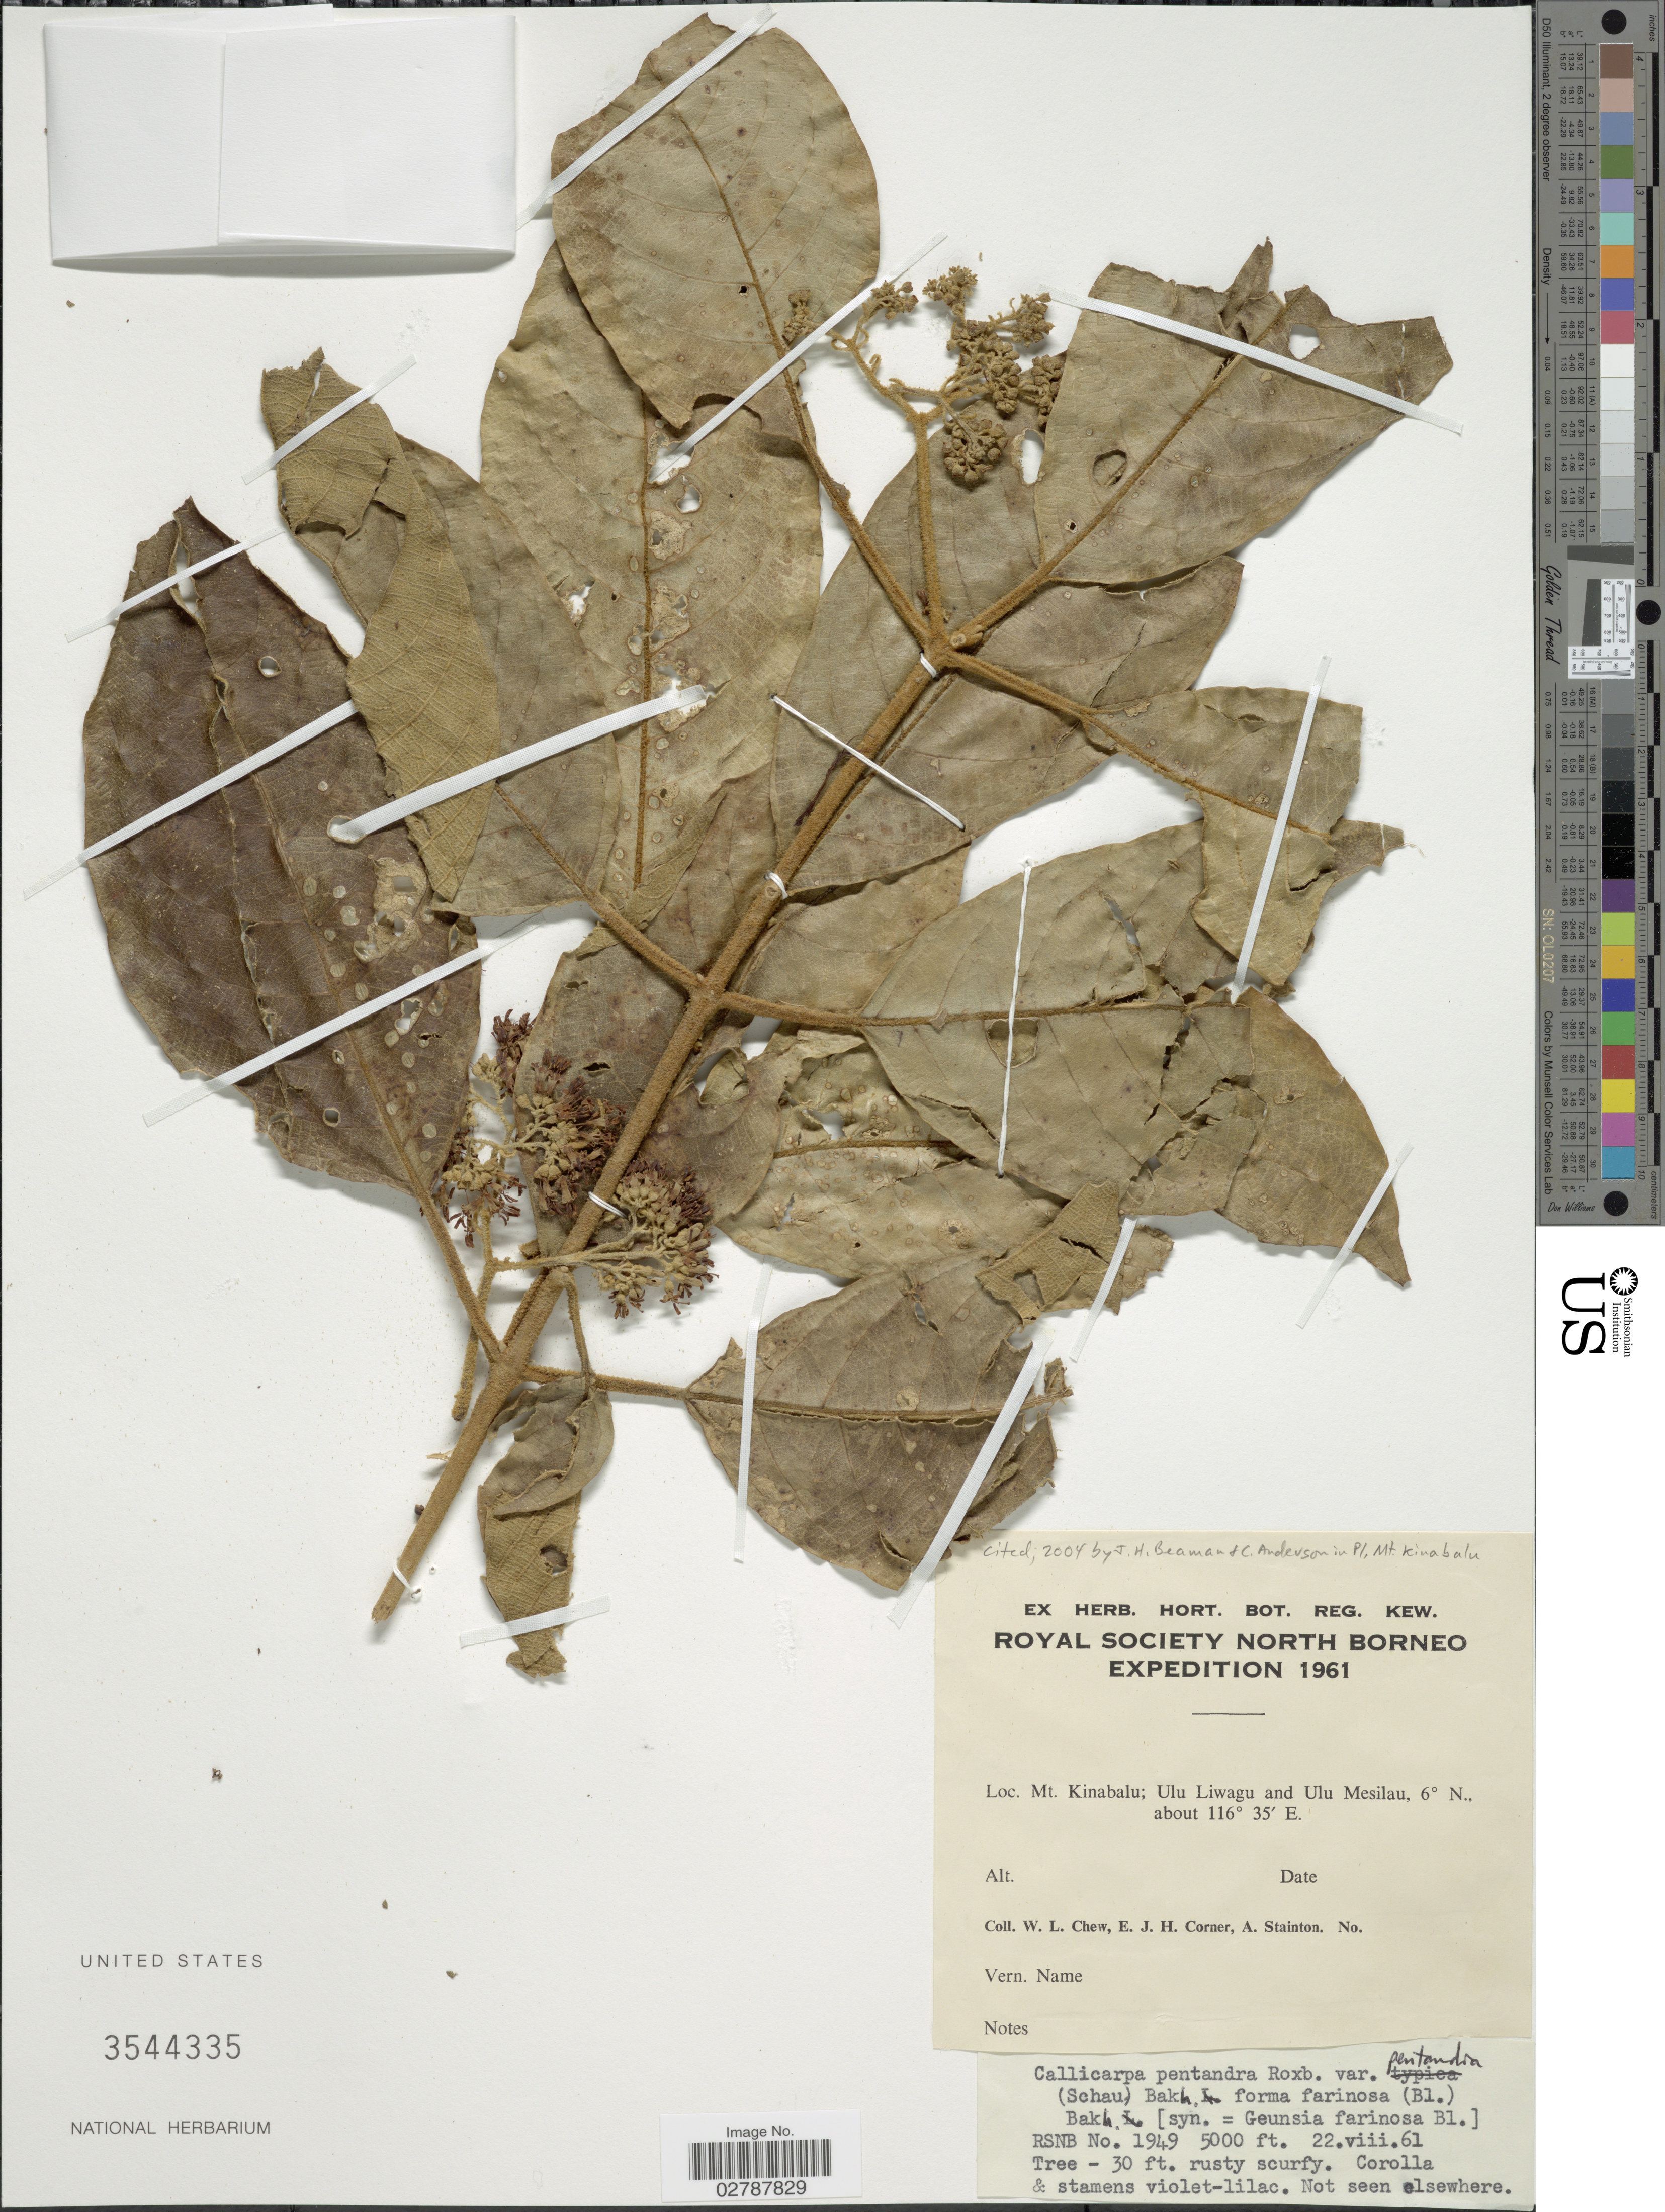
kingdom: Plantae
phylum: Tracheophyta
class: Magnoliopsida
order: Lamiales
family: Lamiaceae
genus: Callicarpa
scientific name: Callicarpa pentandra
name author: Roxb.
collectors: W. Chew, E. Corner & A. Stainton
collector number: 1949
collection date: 1961-08-22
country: Malaysia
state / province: Sabah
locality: North Borneo. Mt. Kinabalu; Ulu Liwagu and Ulu Mesilau.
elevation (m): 1524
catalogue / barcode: US 3544335